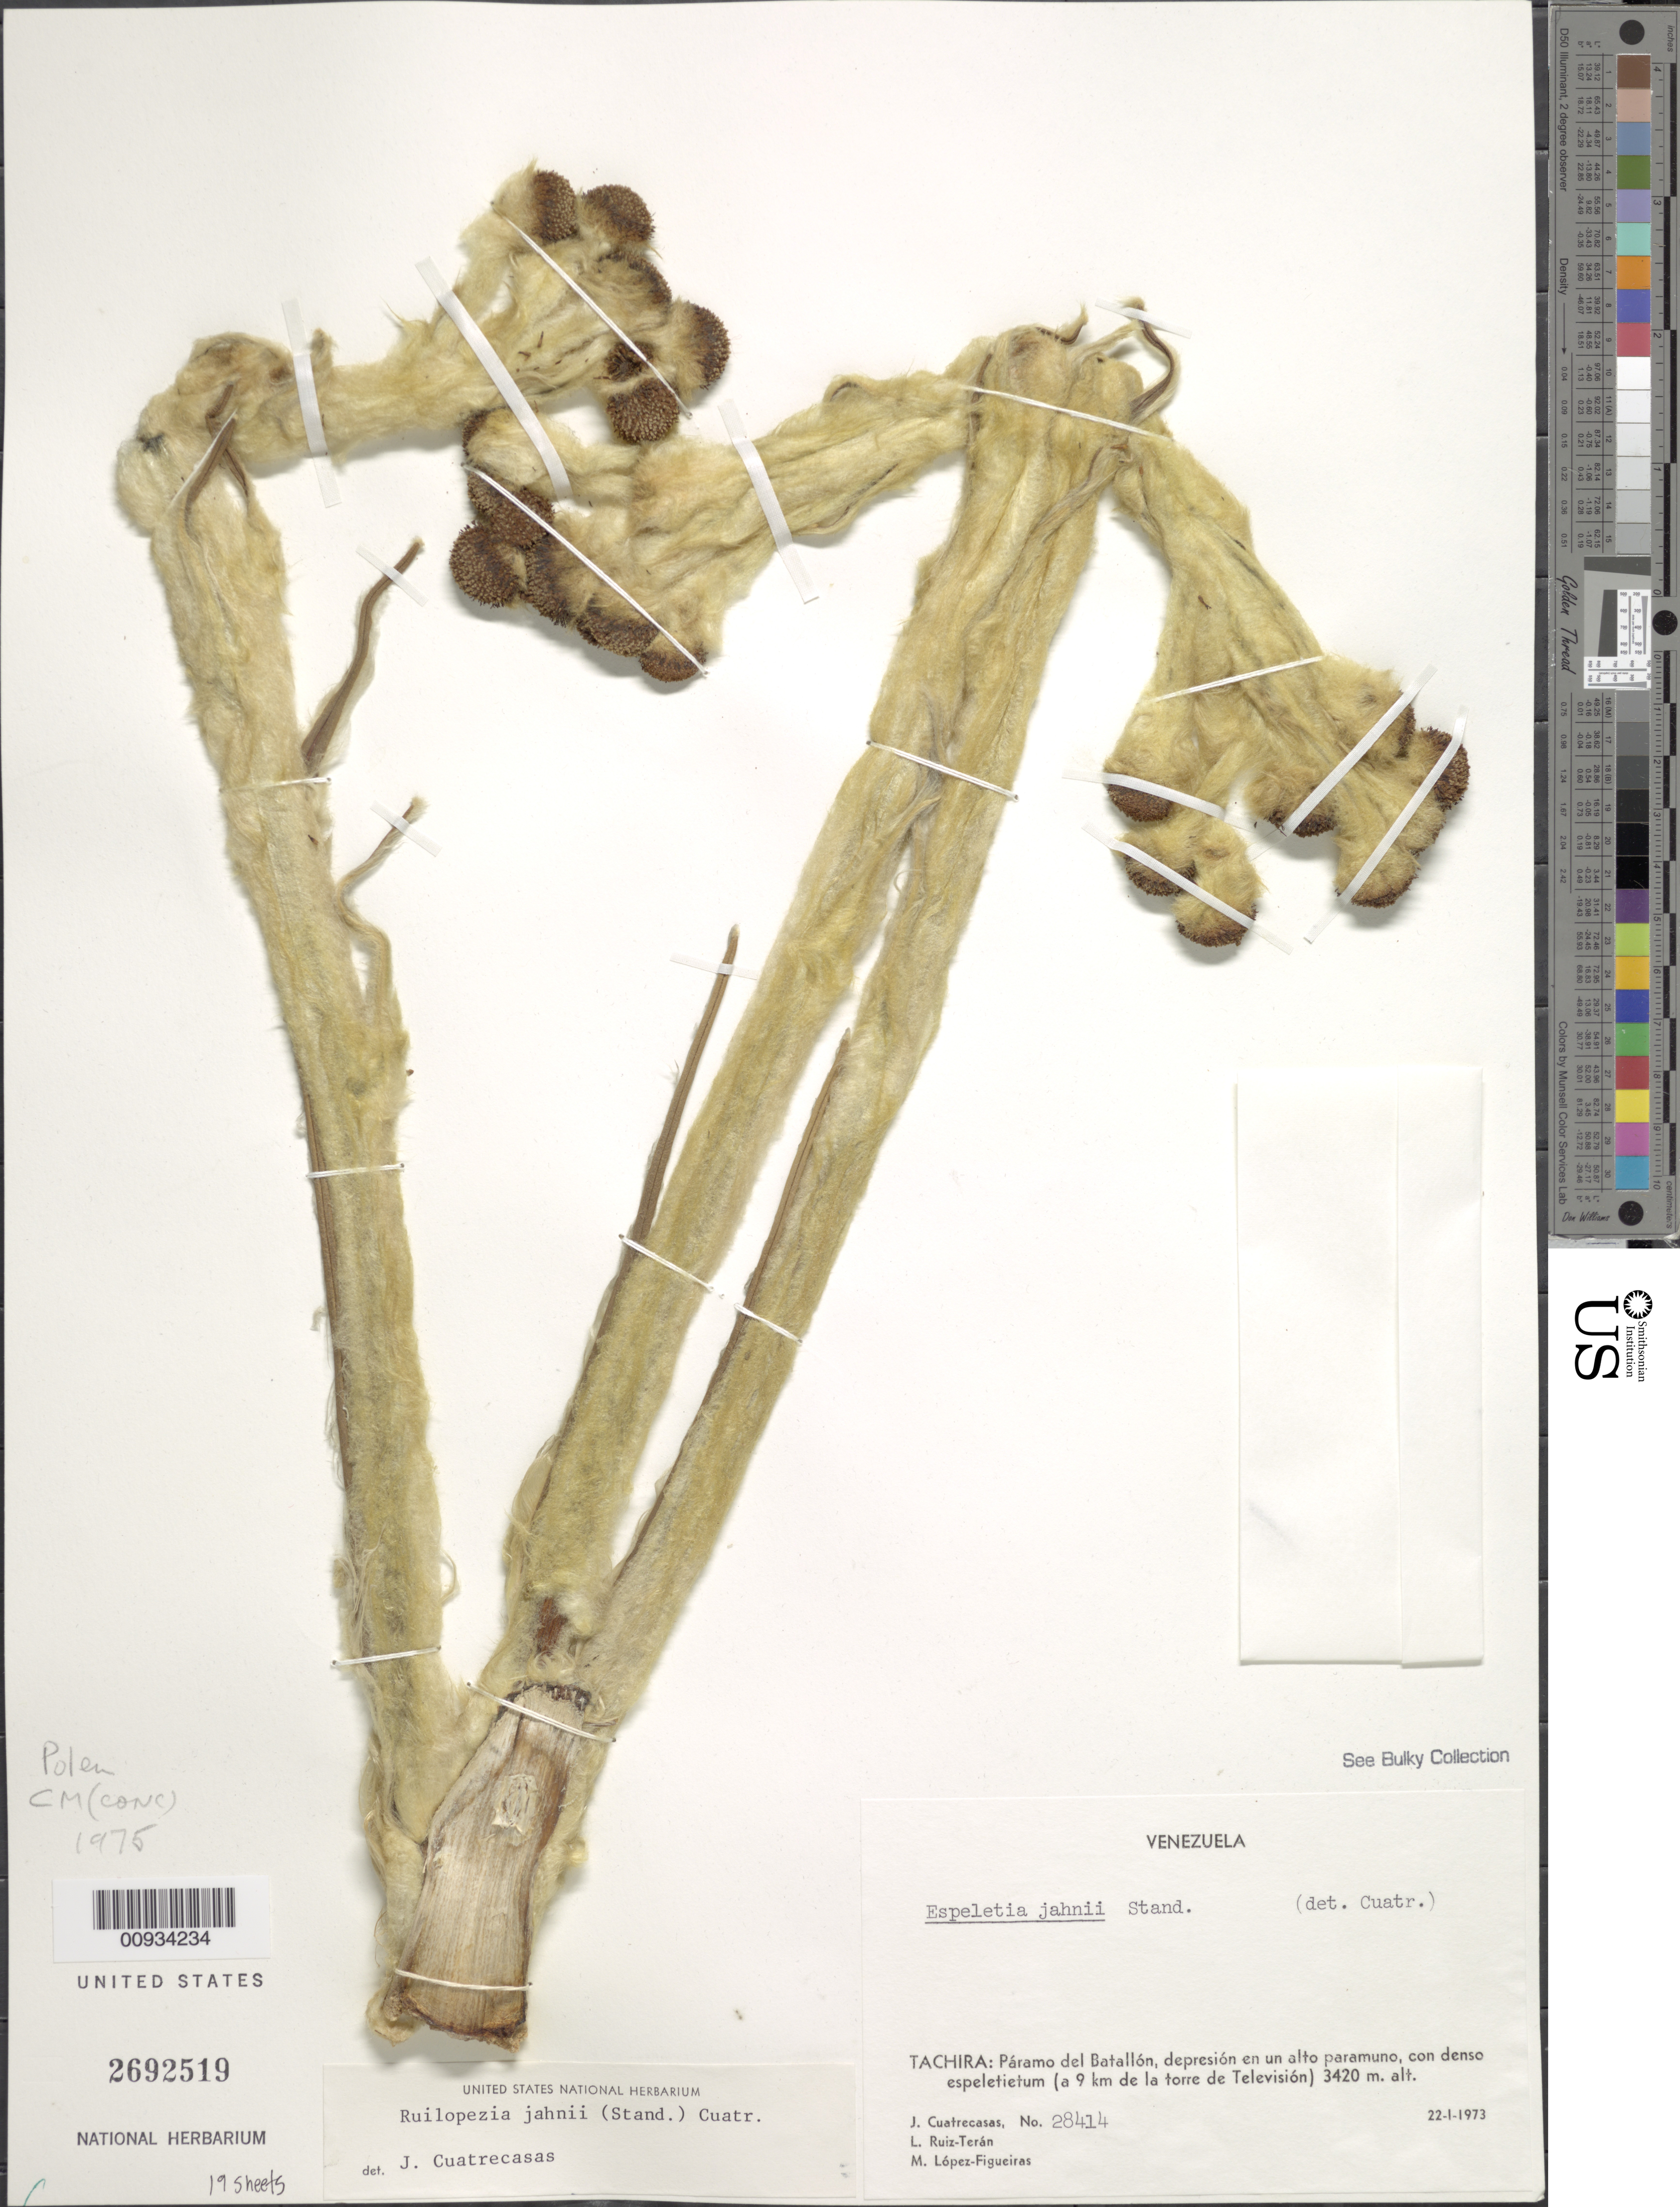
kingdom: Plantae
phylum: Tracheophyta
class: Magnoliopsida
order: Asterales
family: Asteraceae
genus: Ruilopezia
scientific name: Ruilopezia jahnii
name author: (Standl.) Cuatrec.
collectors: J. Cuatrecasas, L. E. Ruíz-Terán & M. López Figueiras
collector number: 28414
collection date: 1973-01-22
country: Venezuela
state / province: Tachira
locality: Paramo del Batallon, depresion en un alto paramuno, (a 9 km de la torre de Television)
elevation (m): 3420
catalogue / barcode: US 2692519